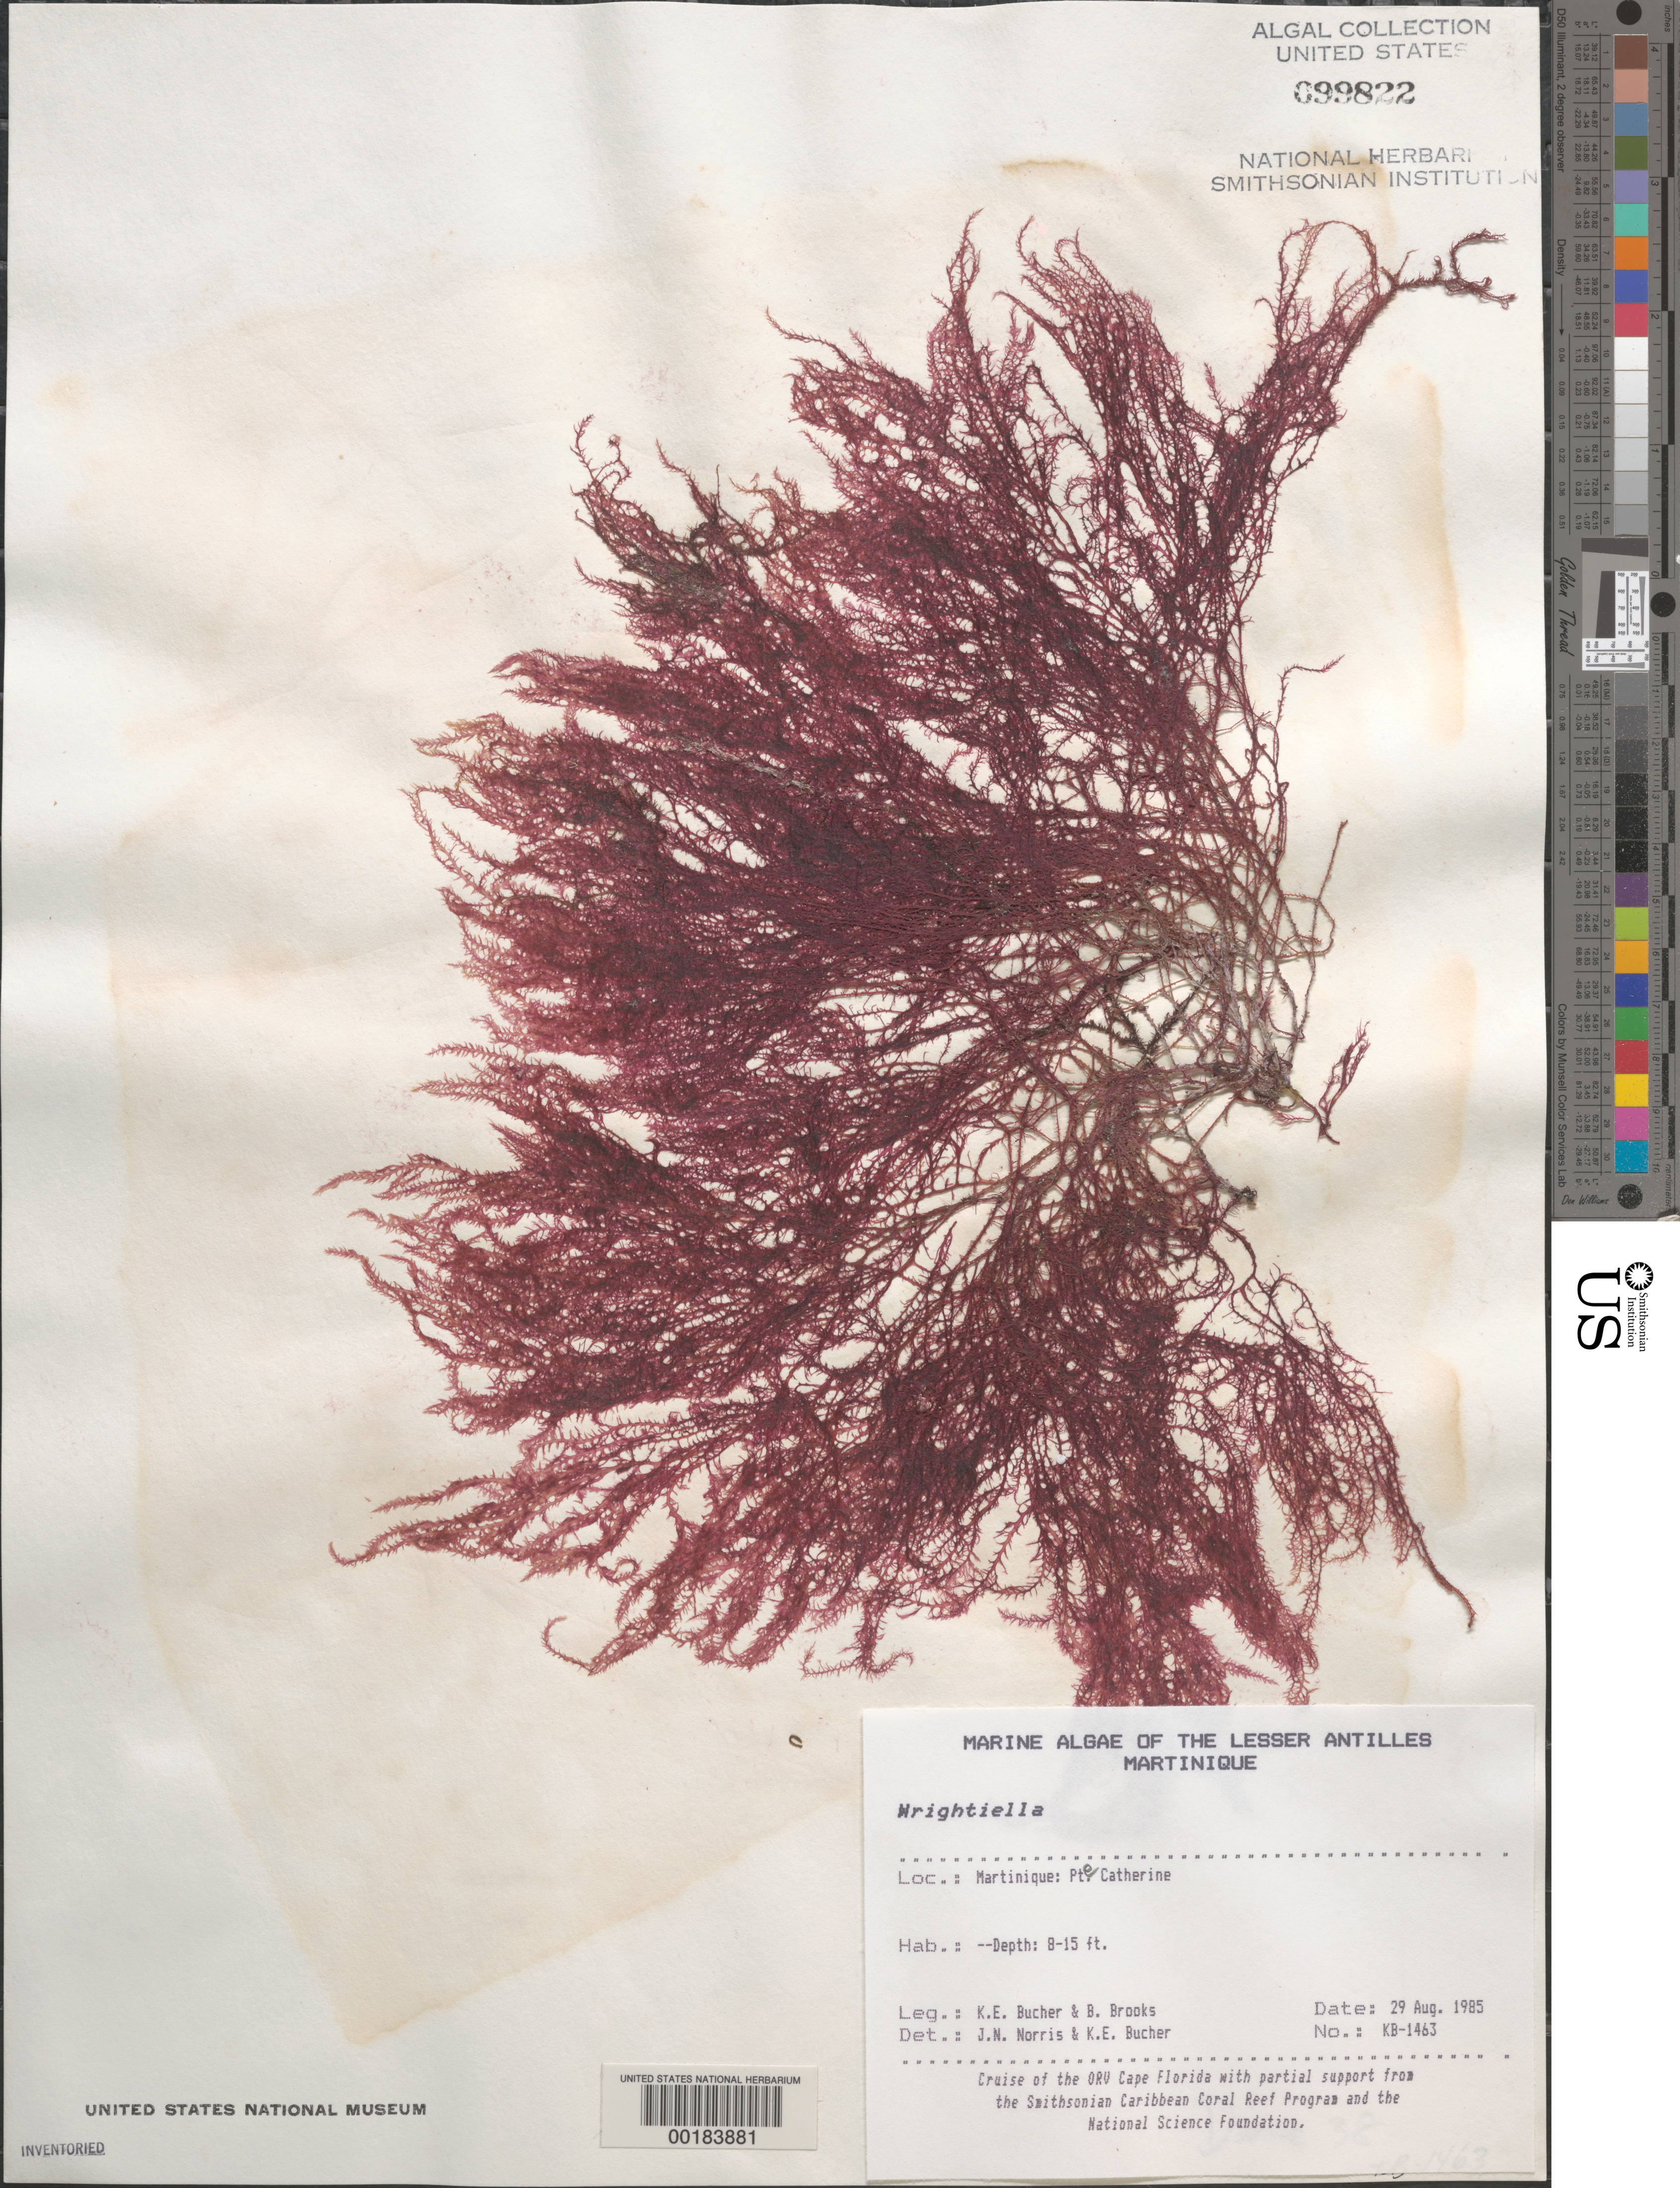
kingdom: Plantae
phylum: Rhodophyta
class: Florideophyceae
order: Ceramiales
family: Rhodomelaceae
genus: Wrightiella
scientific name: Wrightiella sp.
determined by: Norris, J. N.; Bucher, K. E.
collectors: K. E. Bucher & B. Brooks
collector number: Kb-1463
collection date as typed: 29 Aug 1985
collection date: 1985-08-29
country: Martinique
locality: Pointe Catherine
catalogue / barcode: US 99822